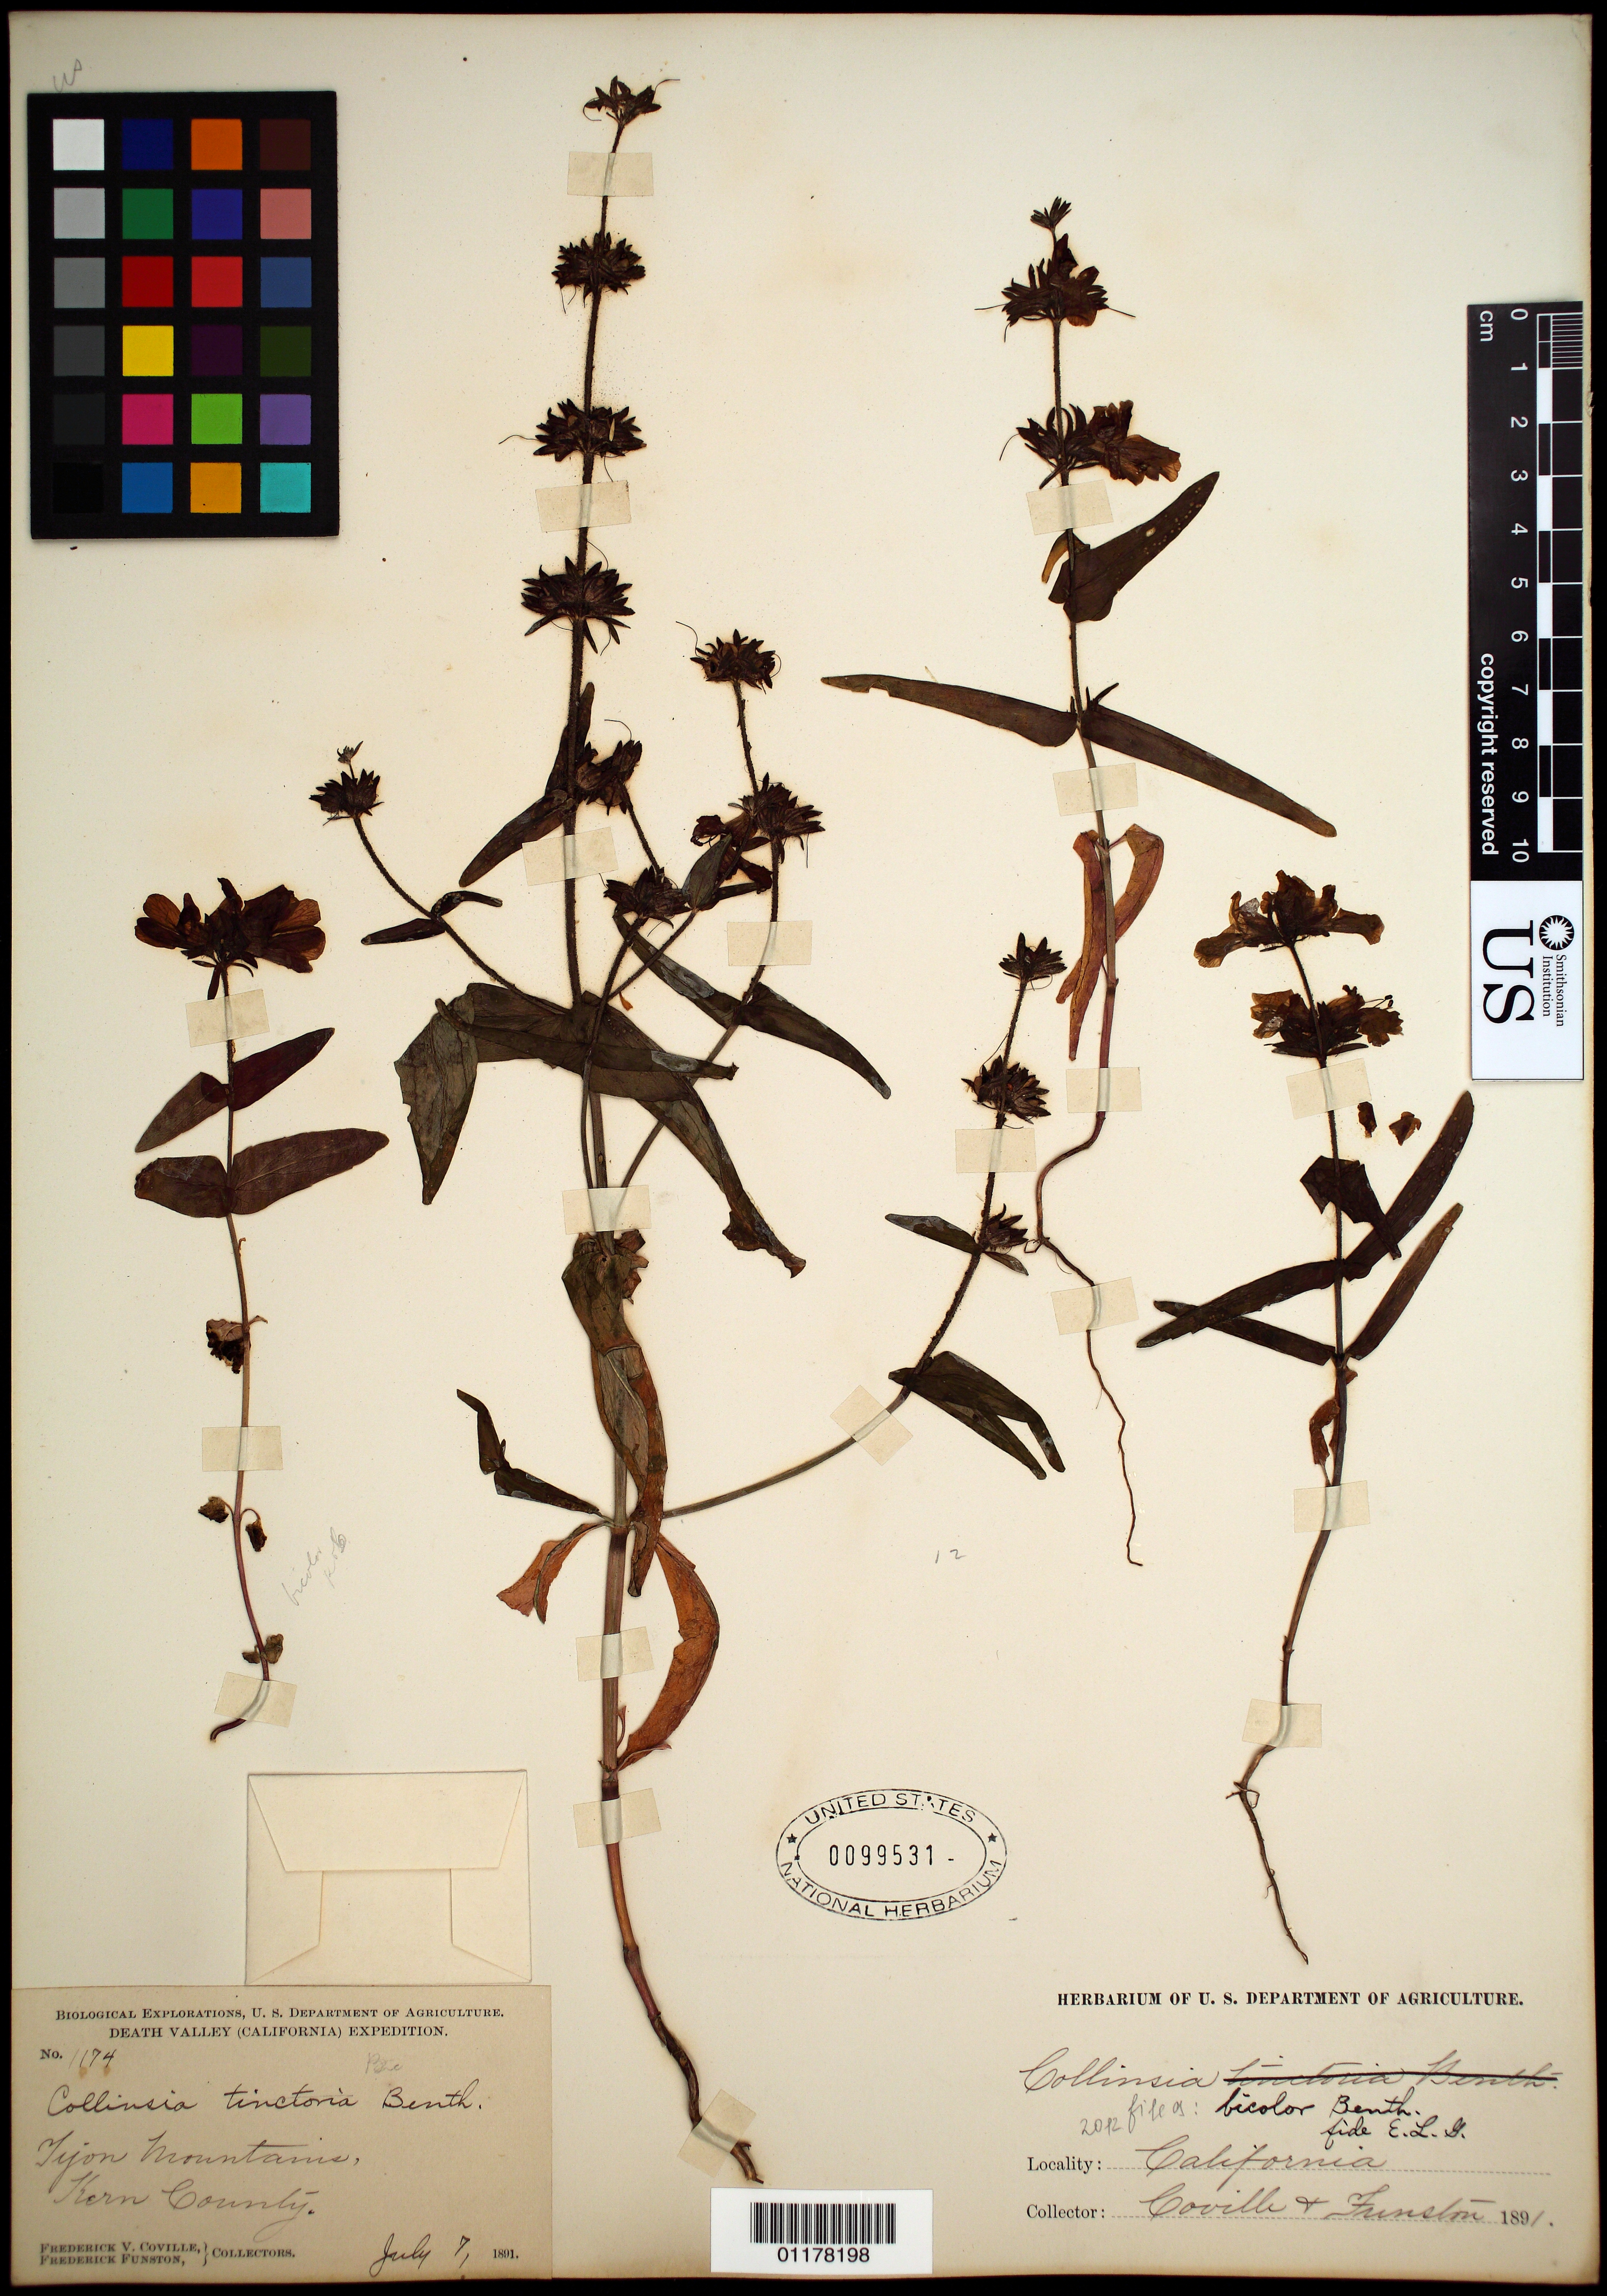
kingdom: Plantae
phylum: Tracheophyta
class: Magnoliopsida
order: Lamiales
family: Plantaginaceae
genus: Collinsia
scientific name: Collinsia bicolor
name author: Raf.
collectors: F. V. Coville & F. Funston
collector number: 1174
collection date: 1891-07-07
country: United States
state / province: California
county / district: Kern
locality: Tijon Mountains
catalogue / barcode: US 99531